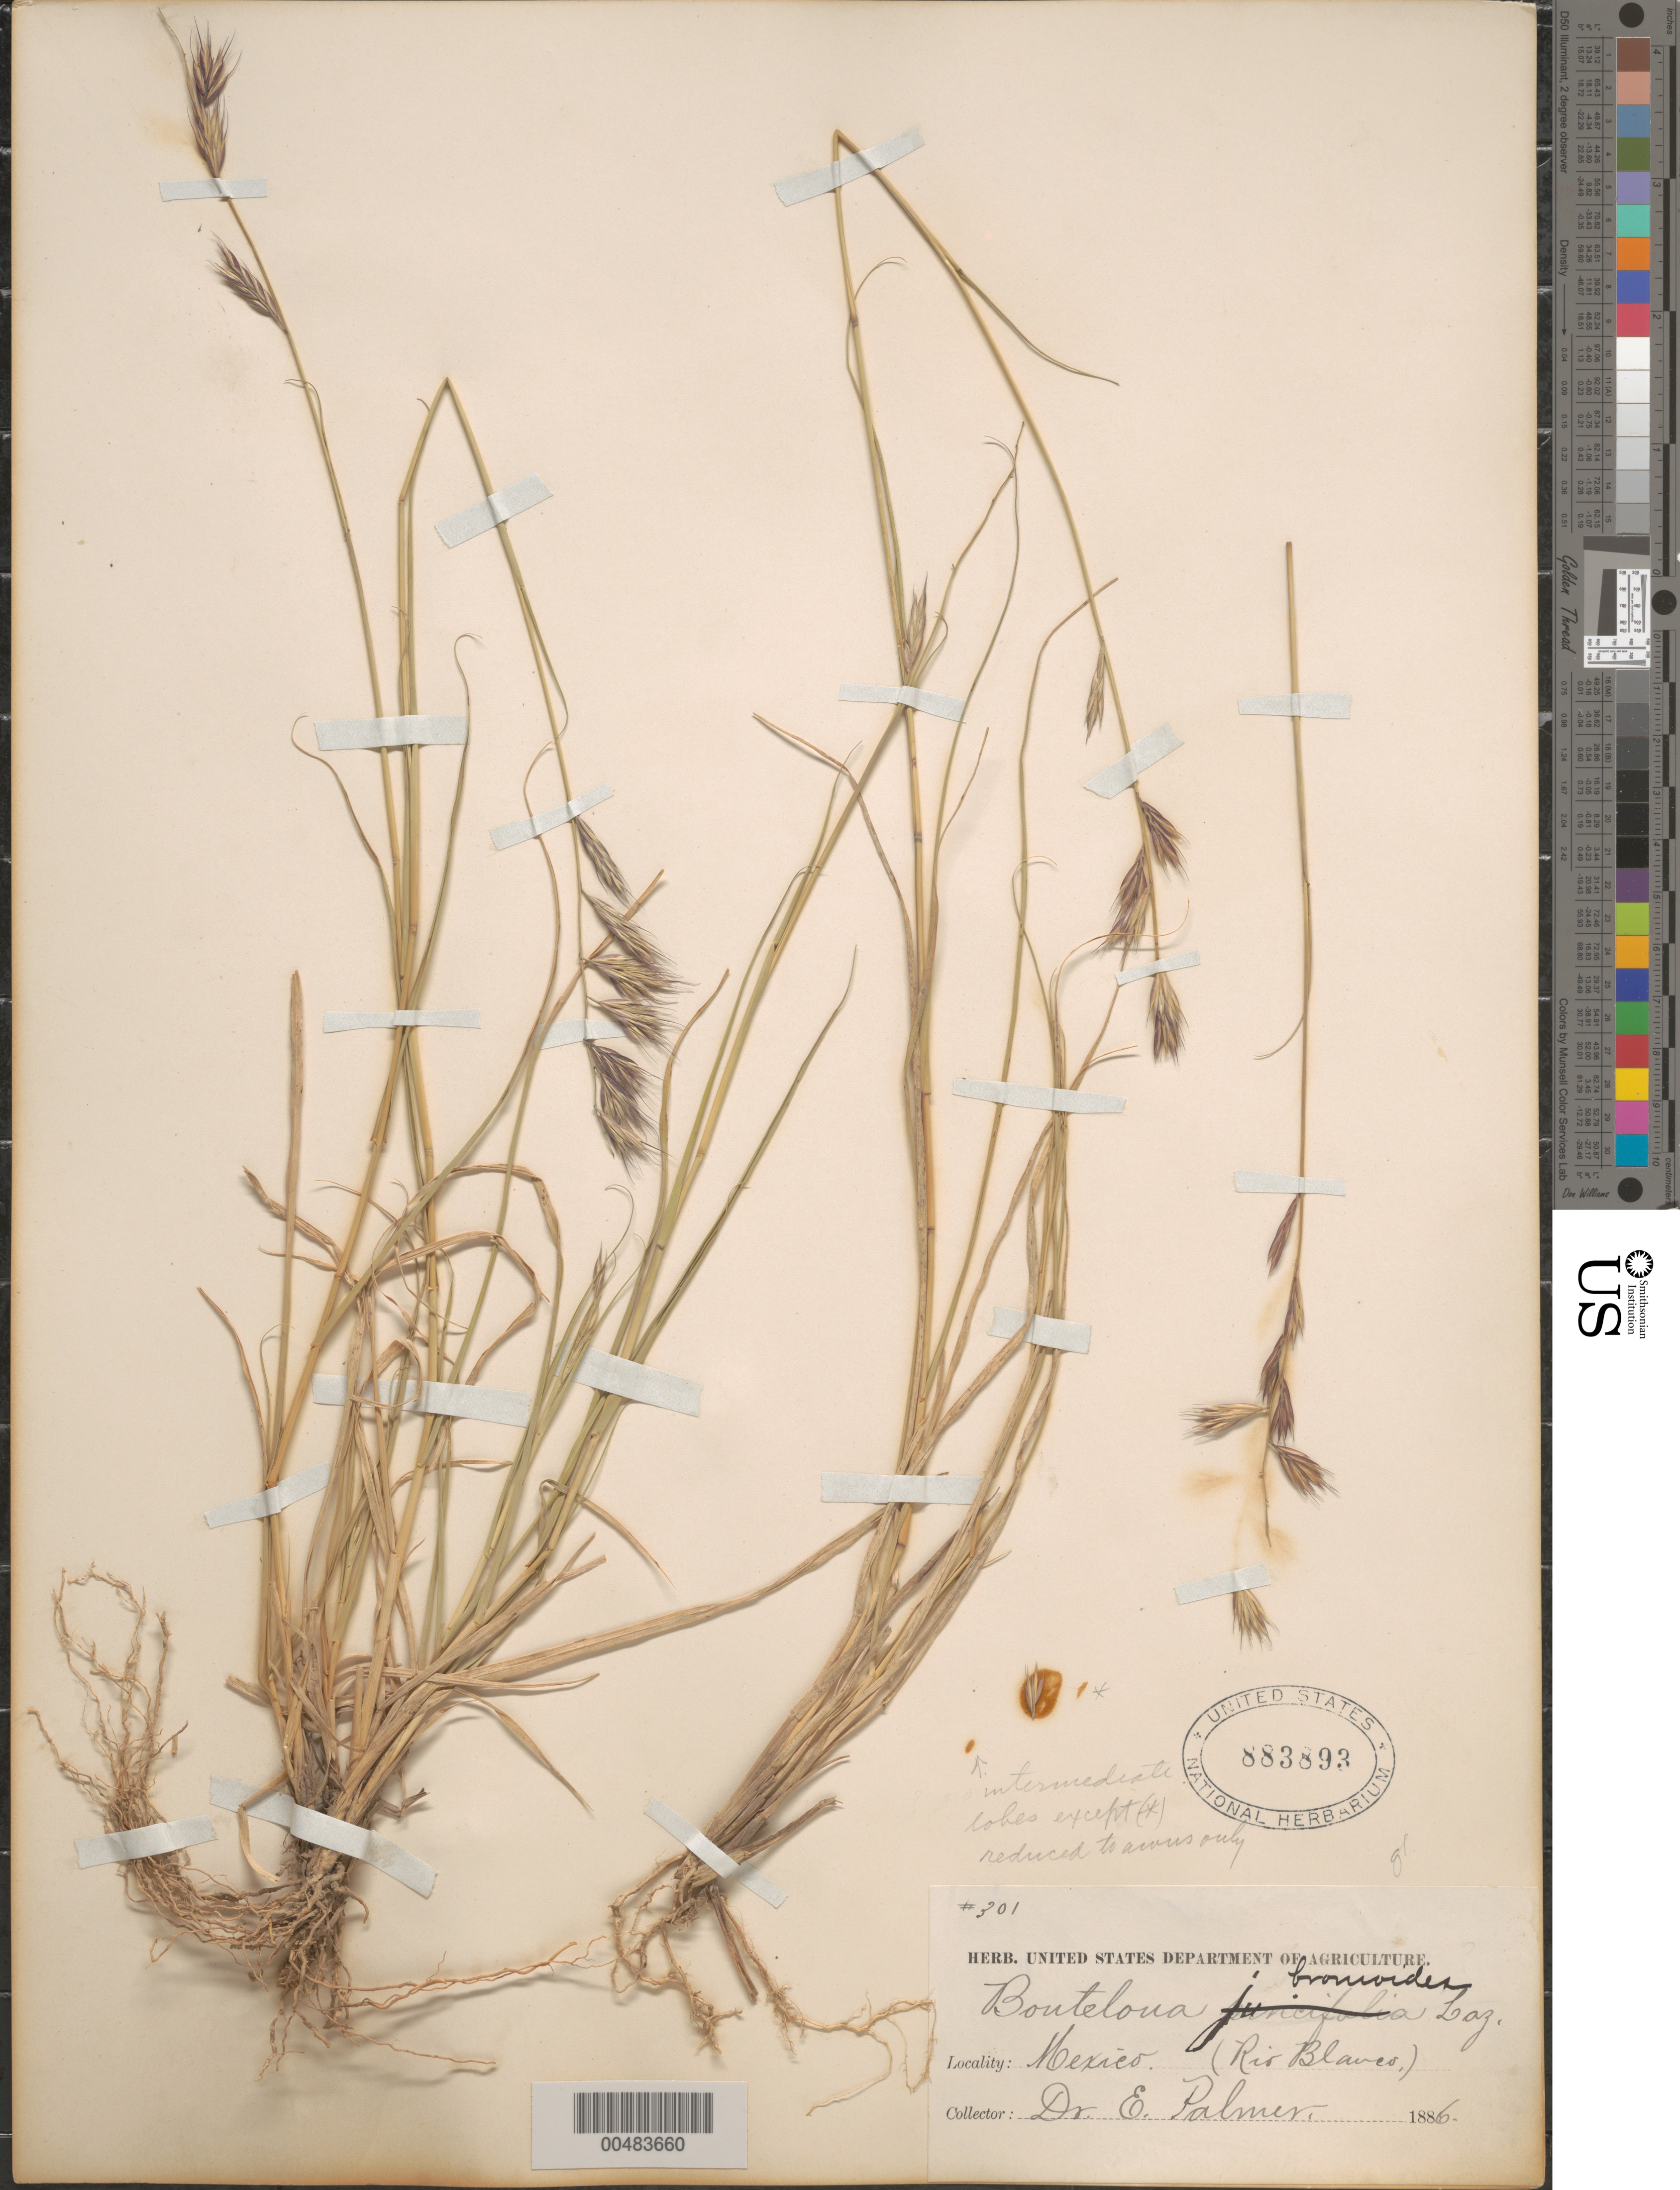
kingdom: Plantae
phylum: Tracheophyta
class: Liliopsida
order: Poales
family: Poaceae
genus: Bouteloua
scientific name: Bouteloua repens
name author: (Kunth) Scribn. & Merr.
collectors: E. Palmer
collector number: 301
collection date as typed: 1886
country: Mexico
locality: Rio Blanco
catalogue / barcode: US 883893